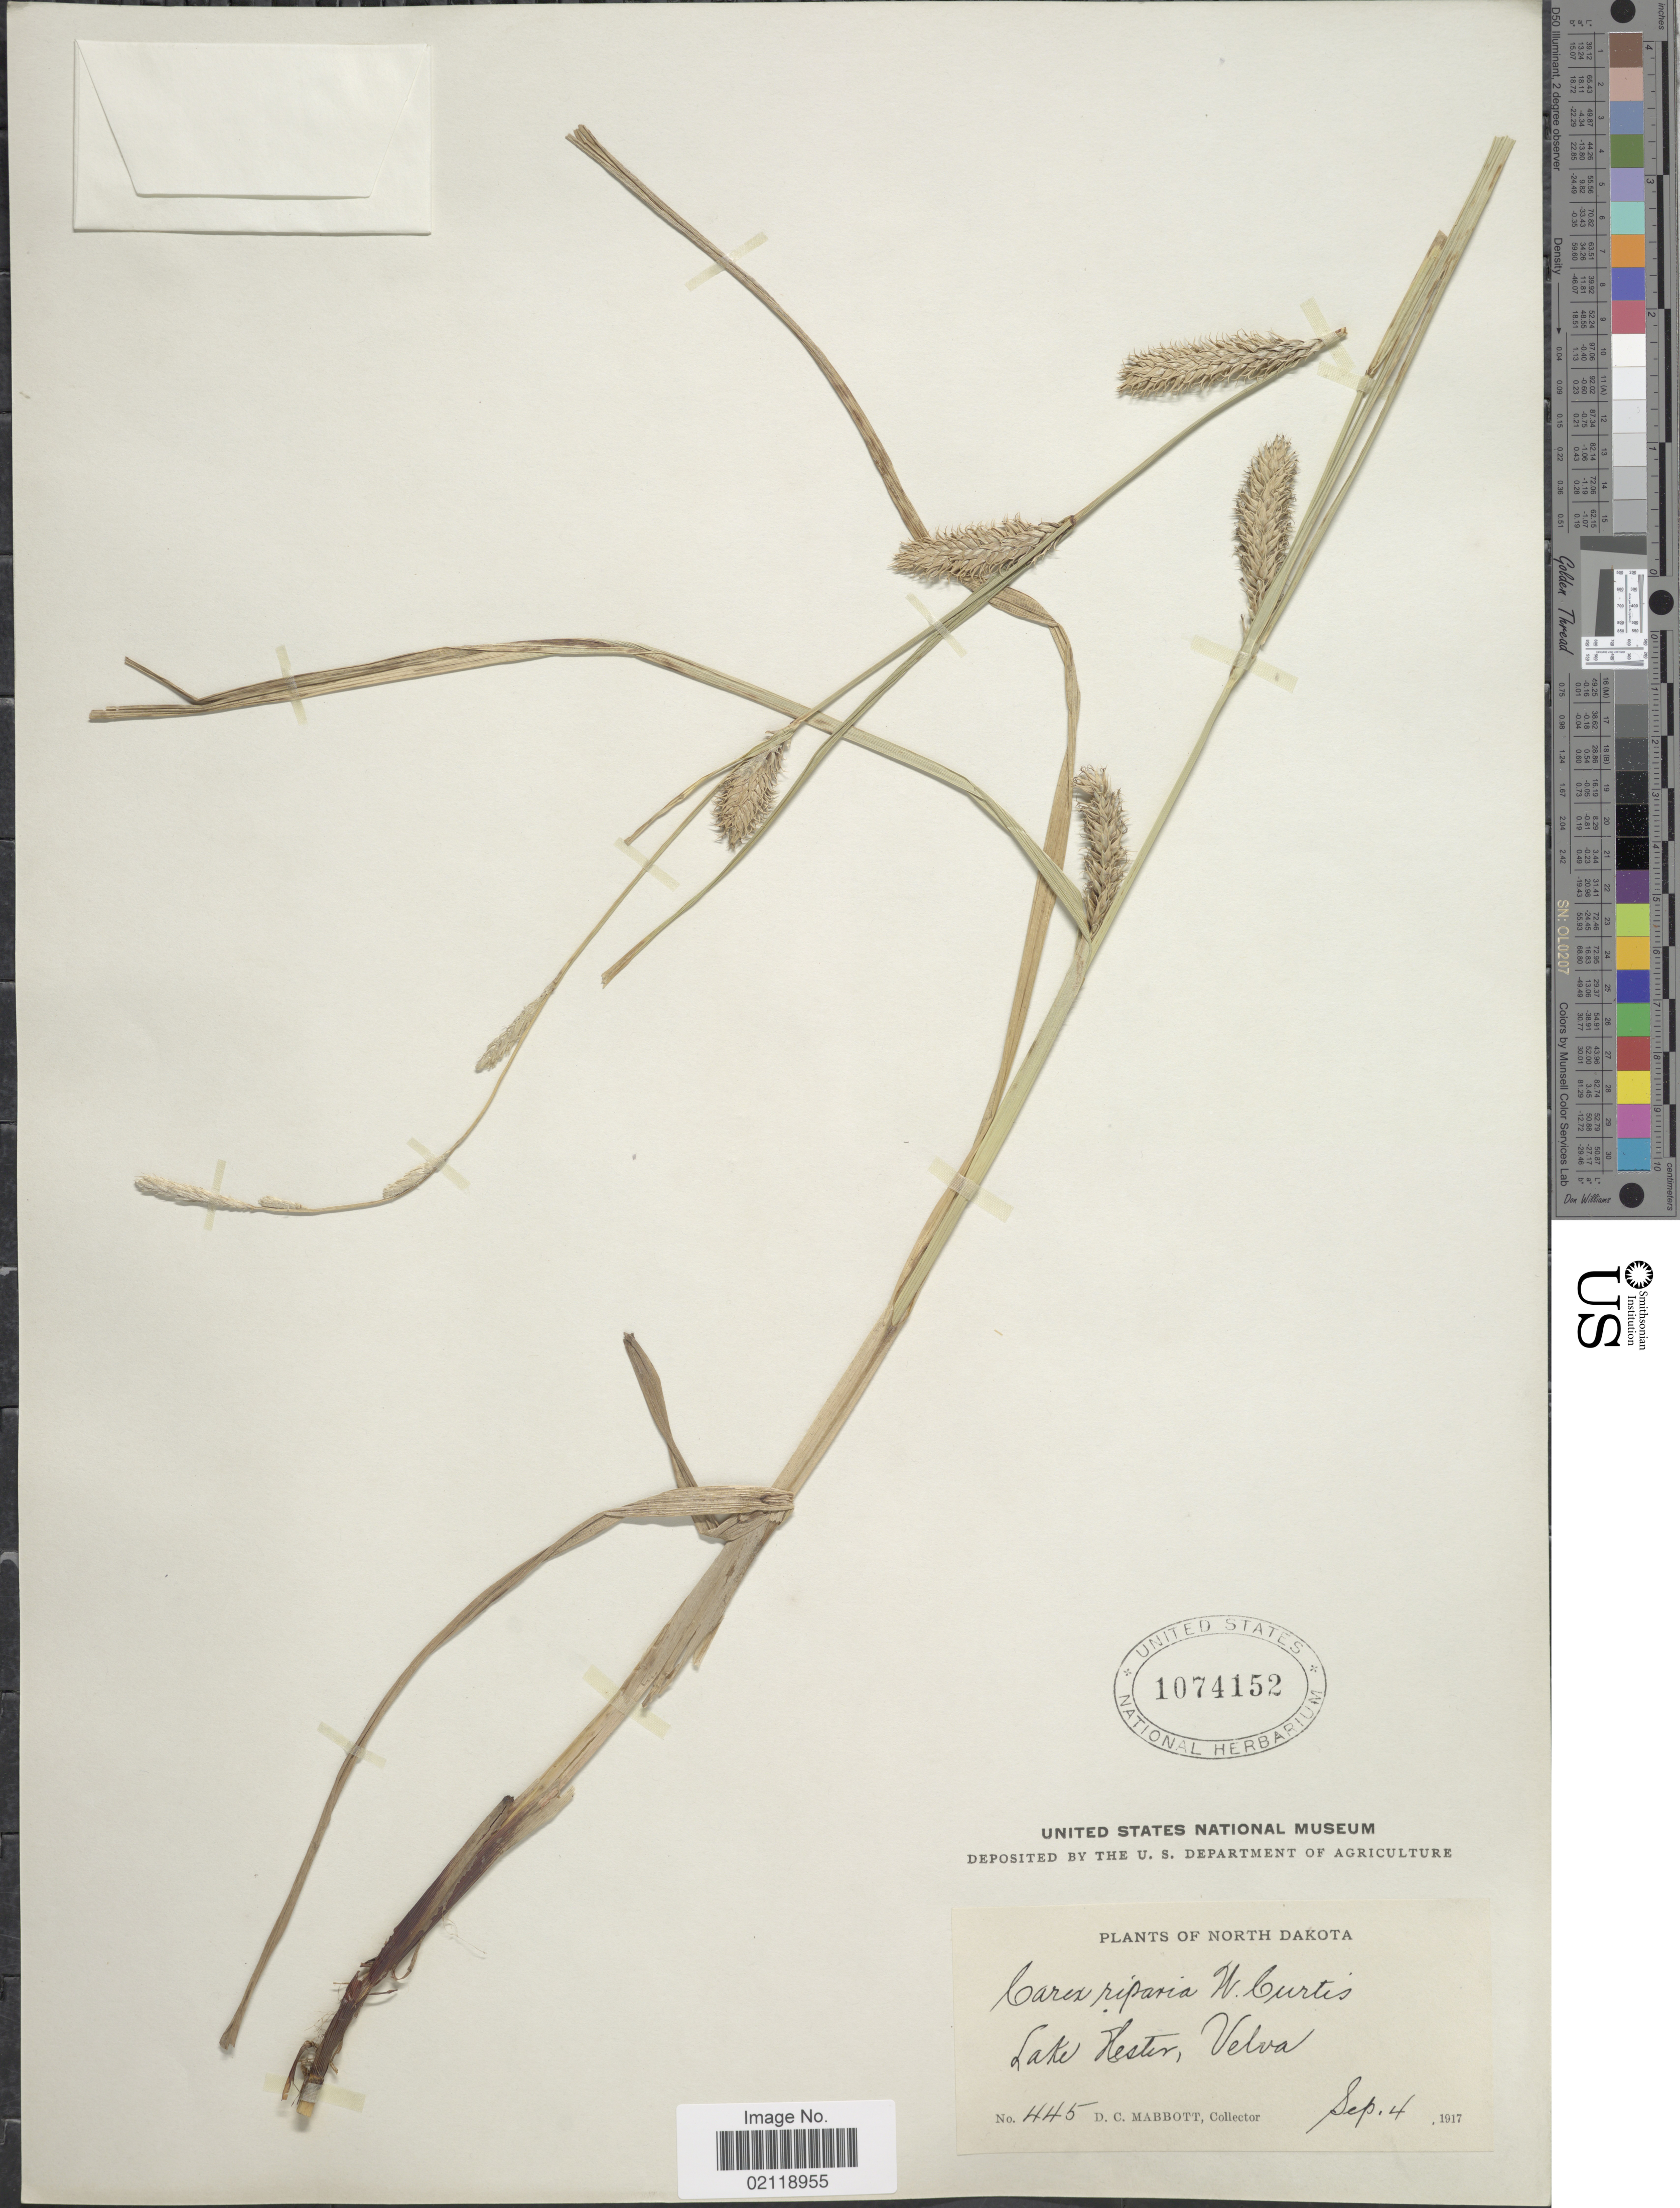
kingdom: Plantae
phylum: Tracheophyta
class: Liliopsida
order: Poales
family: Cyperaceae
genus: Carex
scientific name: Carex lacustris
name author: Willd.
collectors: D. Mabbott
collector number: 445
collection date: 1917-09-04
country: United States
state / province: North Dakota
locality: Lake Hester, Velva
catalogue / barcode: US 1074152